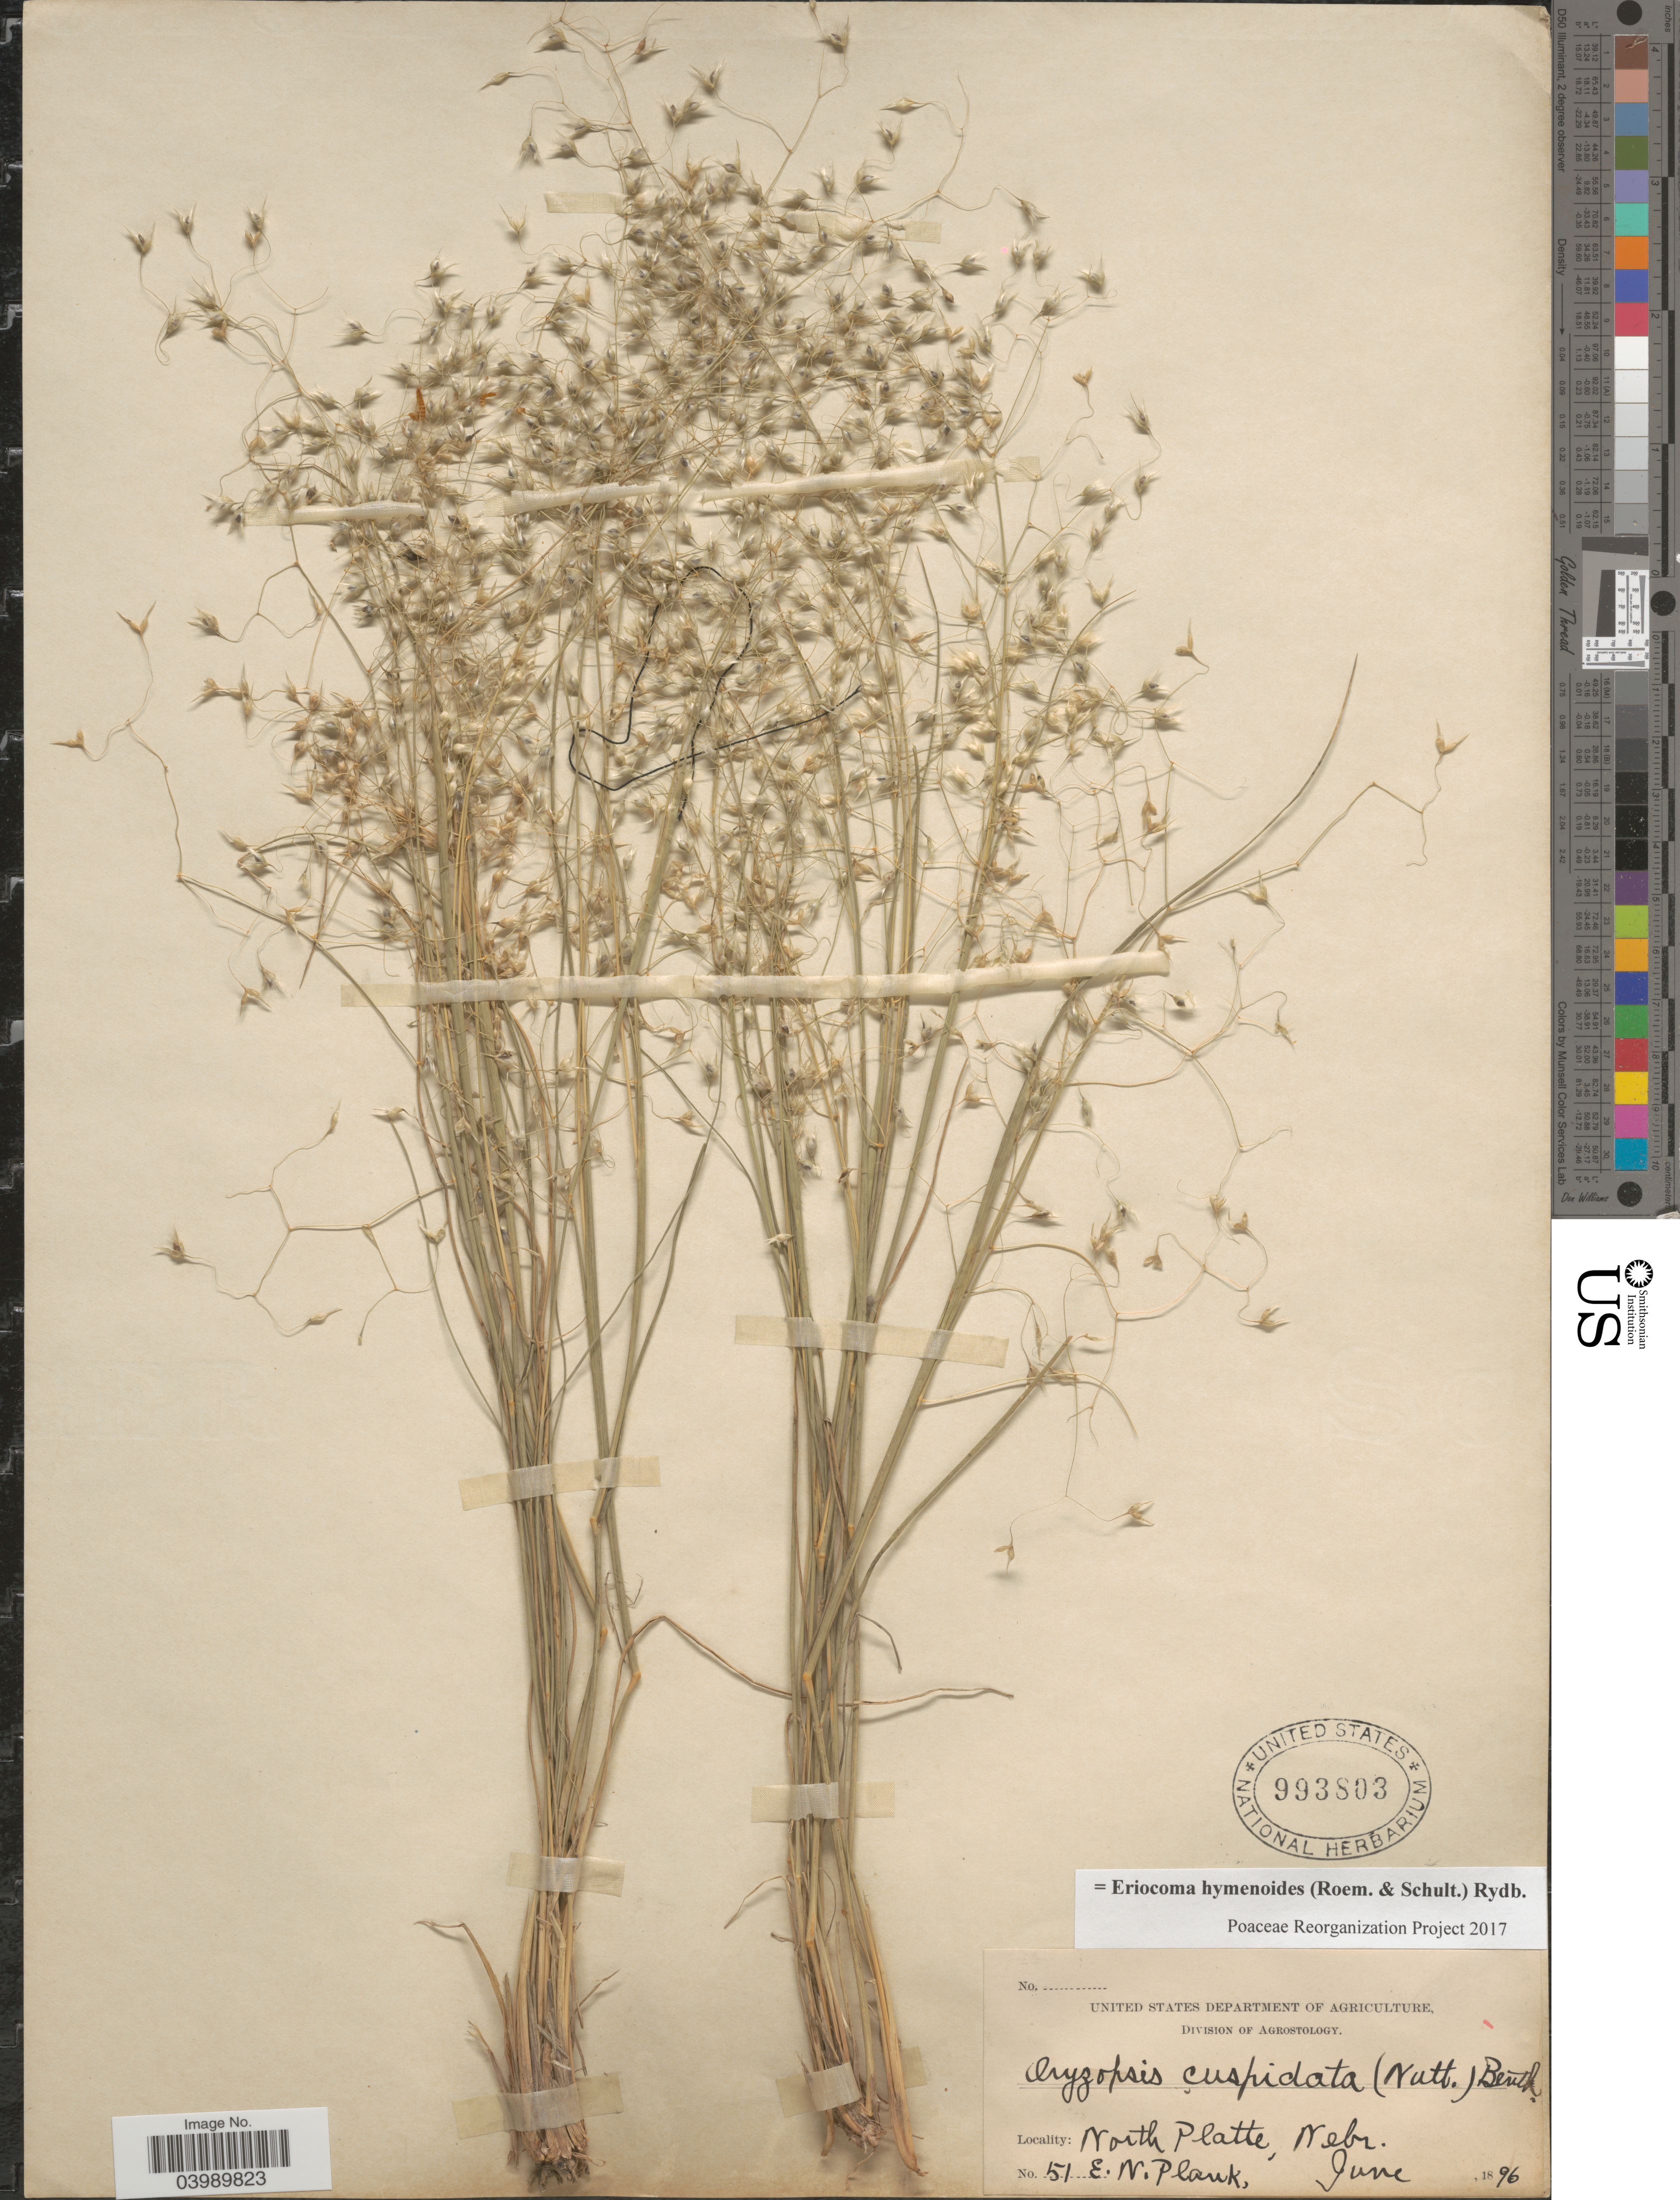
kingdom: Plantae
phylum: Tracheophyta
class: Liliopsida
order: Poales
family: Poaceae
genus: Eriocoma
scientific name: Eriocoma hymenoides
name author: (Roem. & Schult.) Rydb.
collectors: E. Plank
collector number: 51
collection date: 1896-06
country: United States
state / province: Nebraska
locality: North Platte.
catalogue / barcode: US 993803